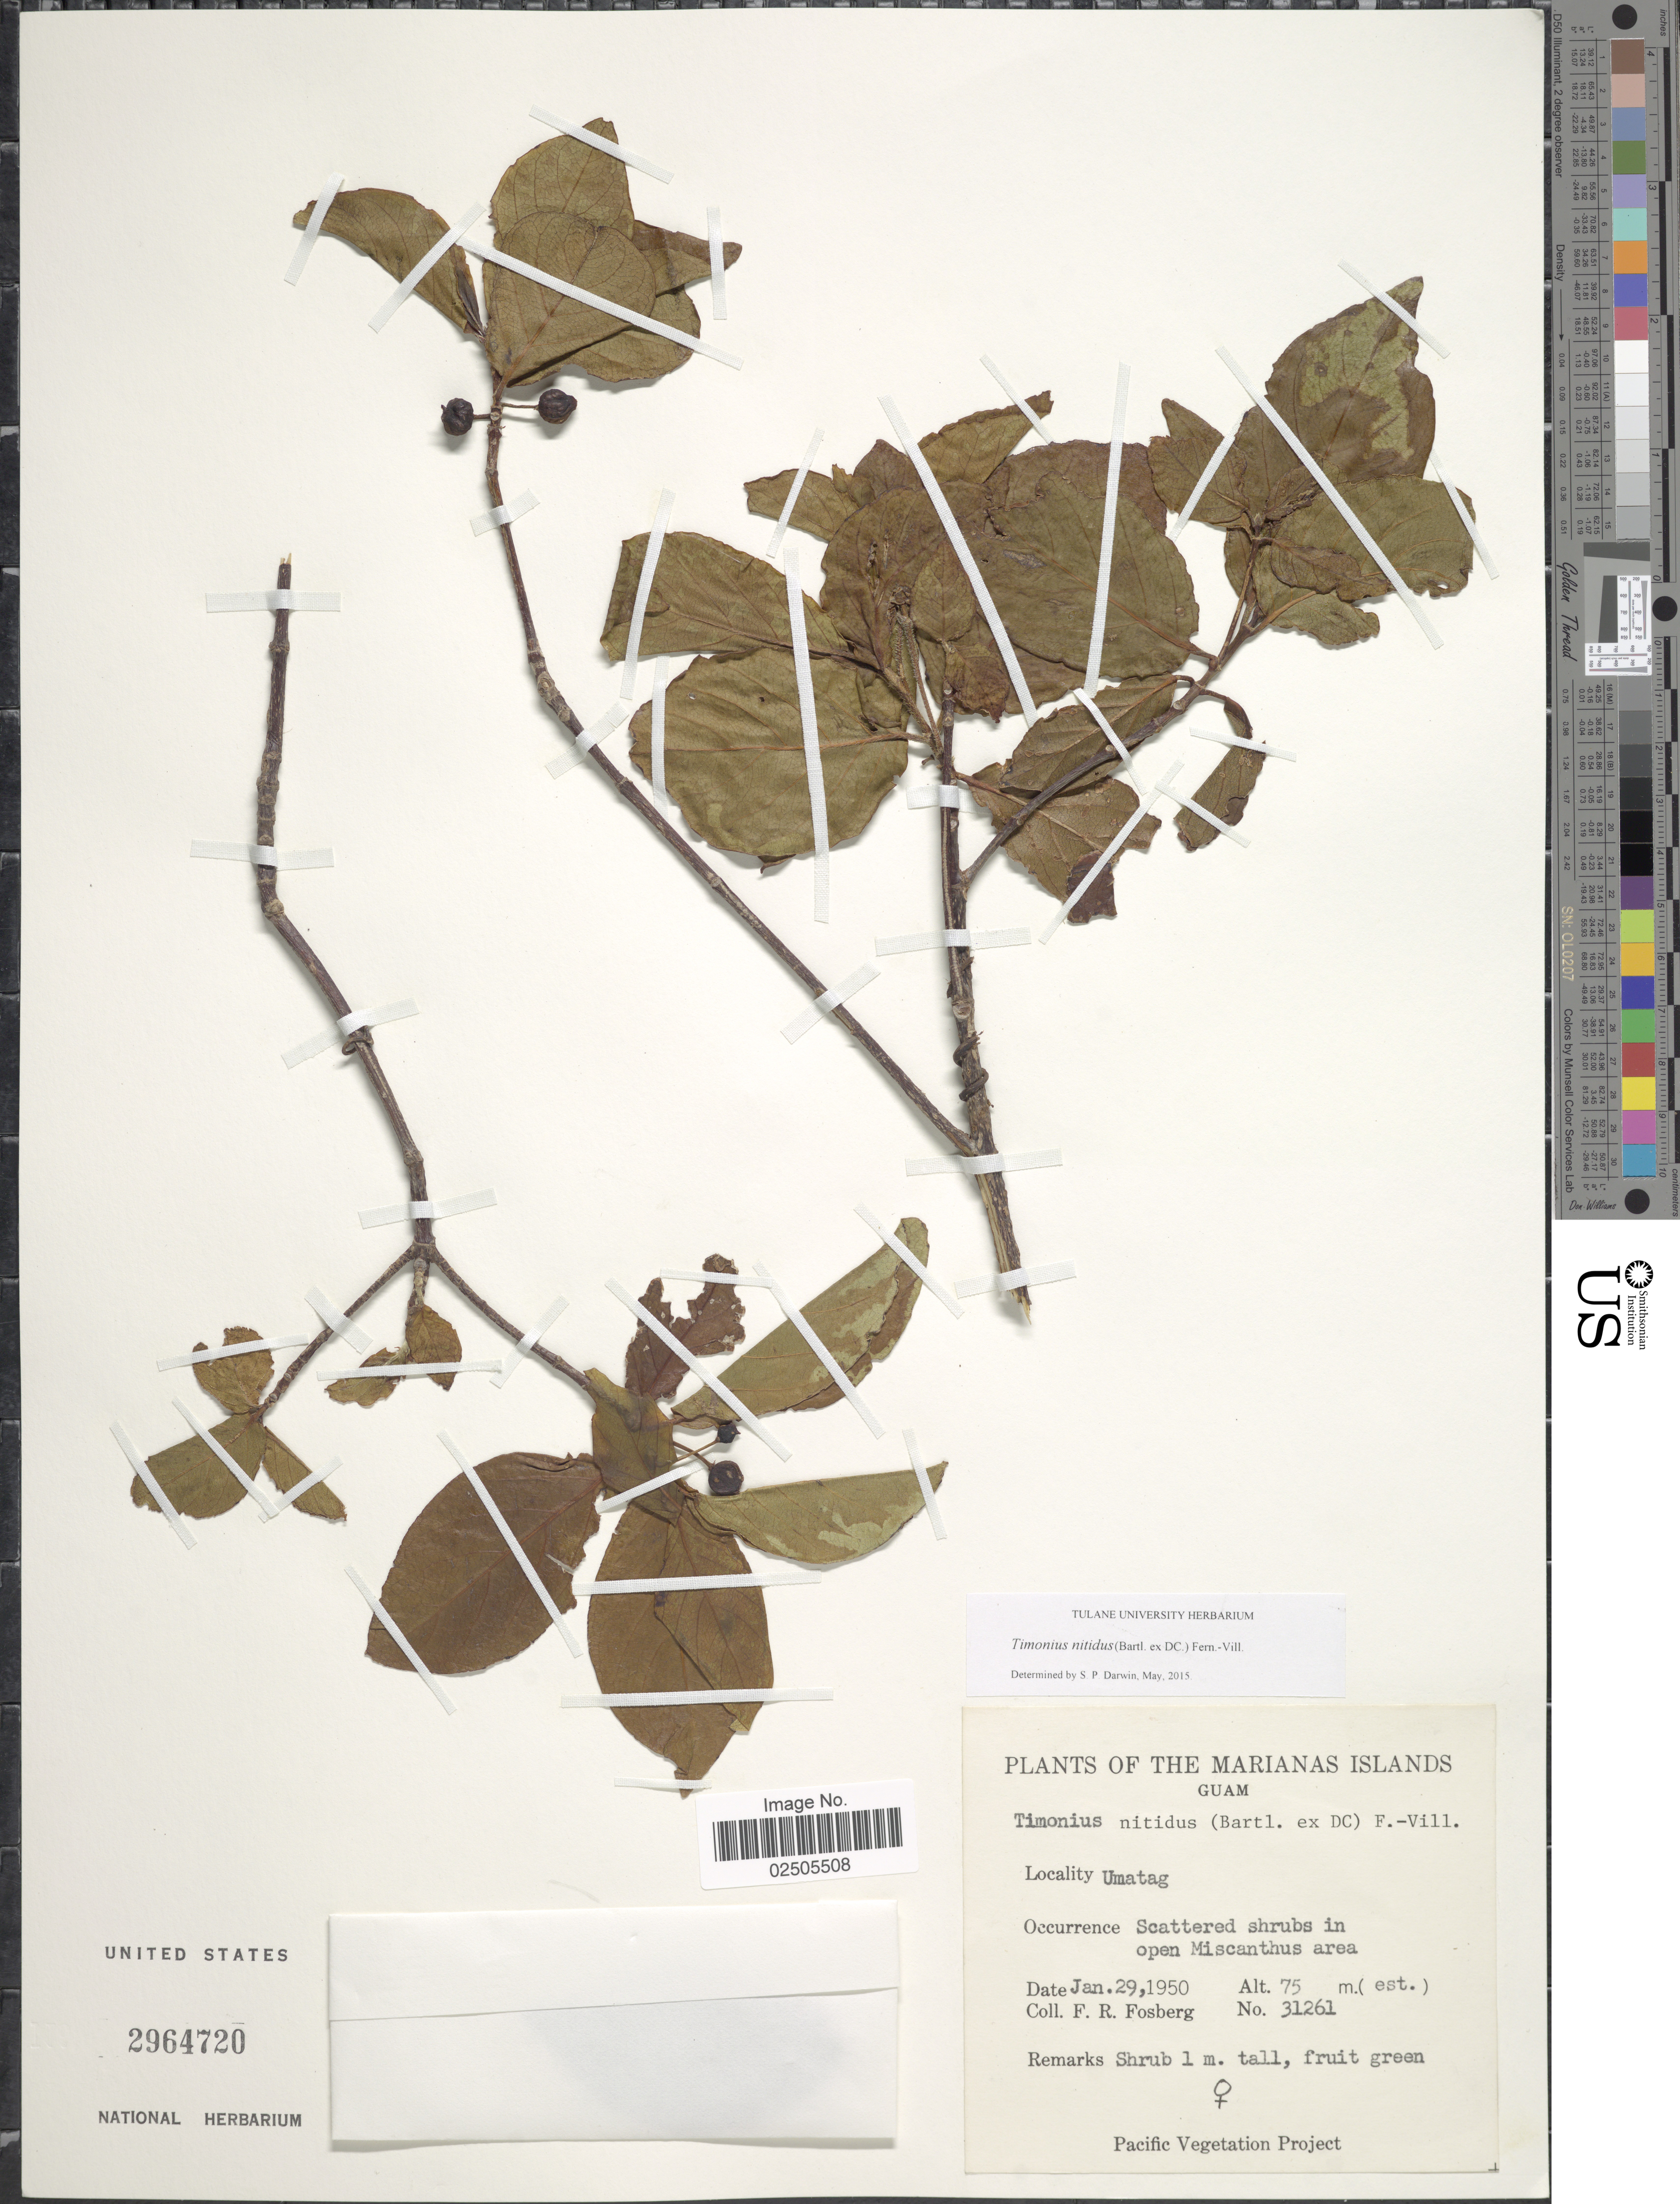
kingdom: Plantae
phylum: Tracheophyta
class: Magnoliopsida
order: Gentianales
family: Rubiaceae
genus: Timonius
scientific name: Timonius nitidus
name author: (Bartl. ex DC.) Fern.-Vill.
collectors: F. R. Fosberg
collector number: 31261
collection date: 1950-01-29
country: Guam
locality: The Marianas Islands, Umatag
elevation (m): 75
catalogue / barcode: US 2964720